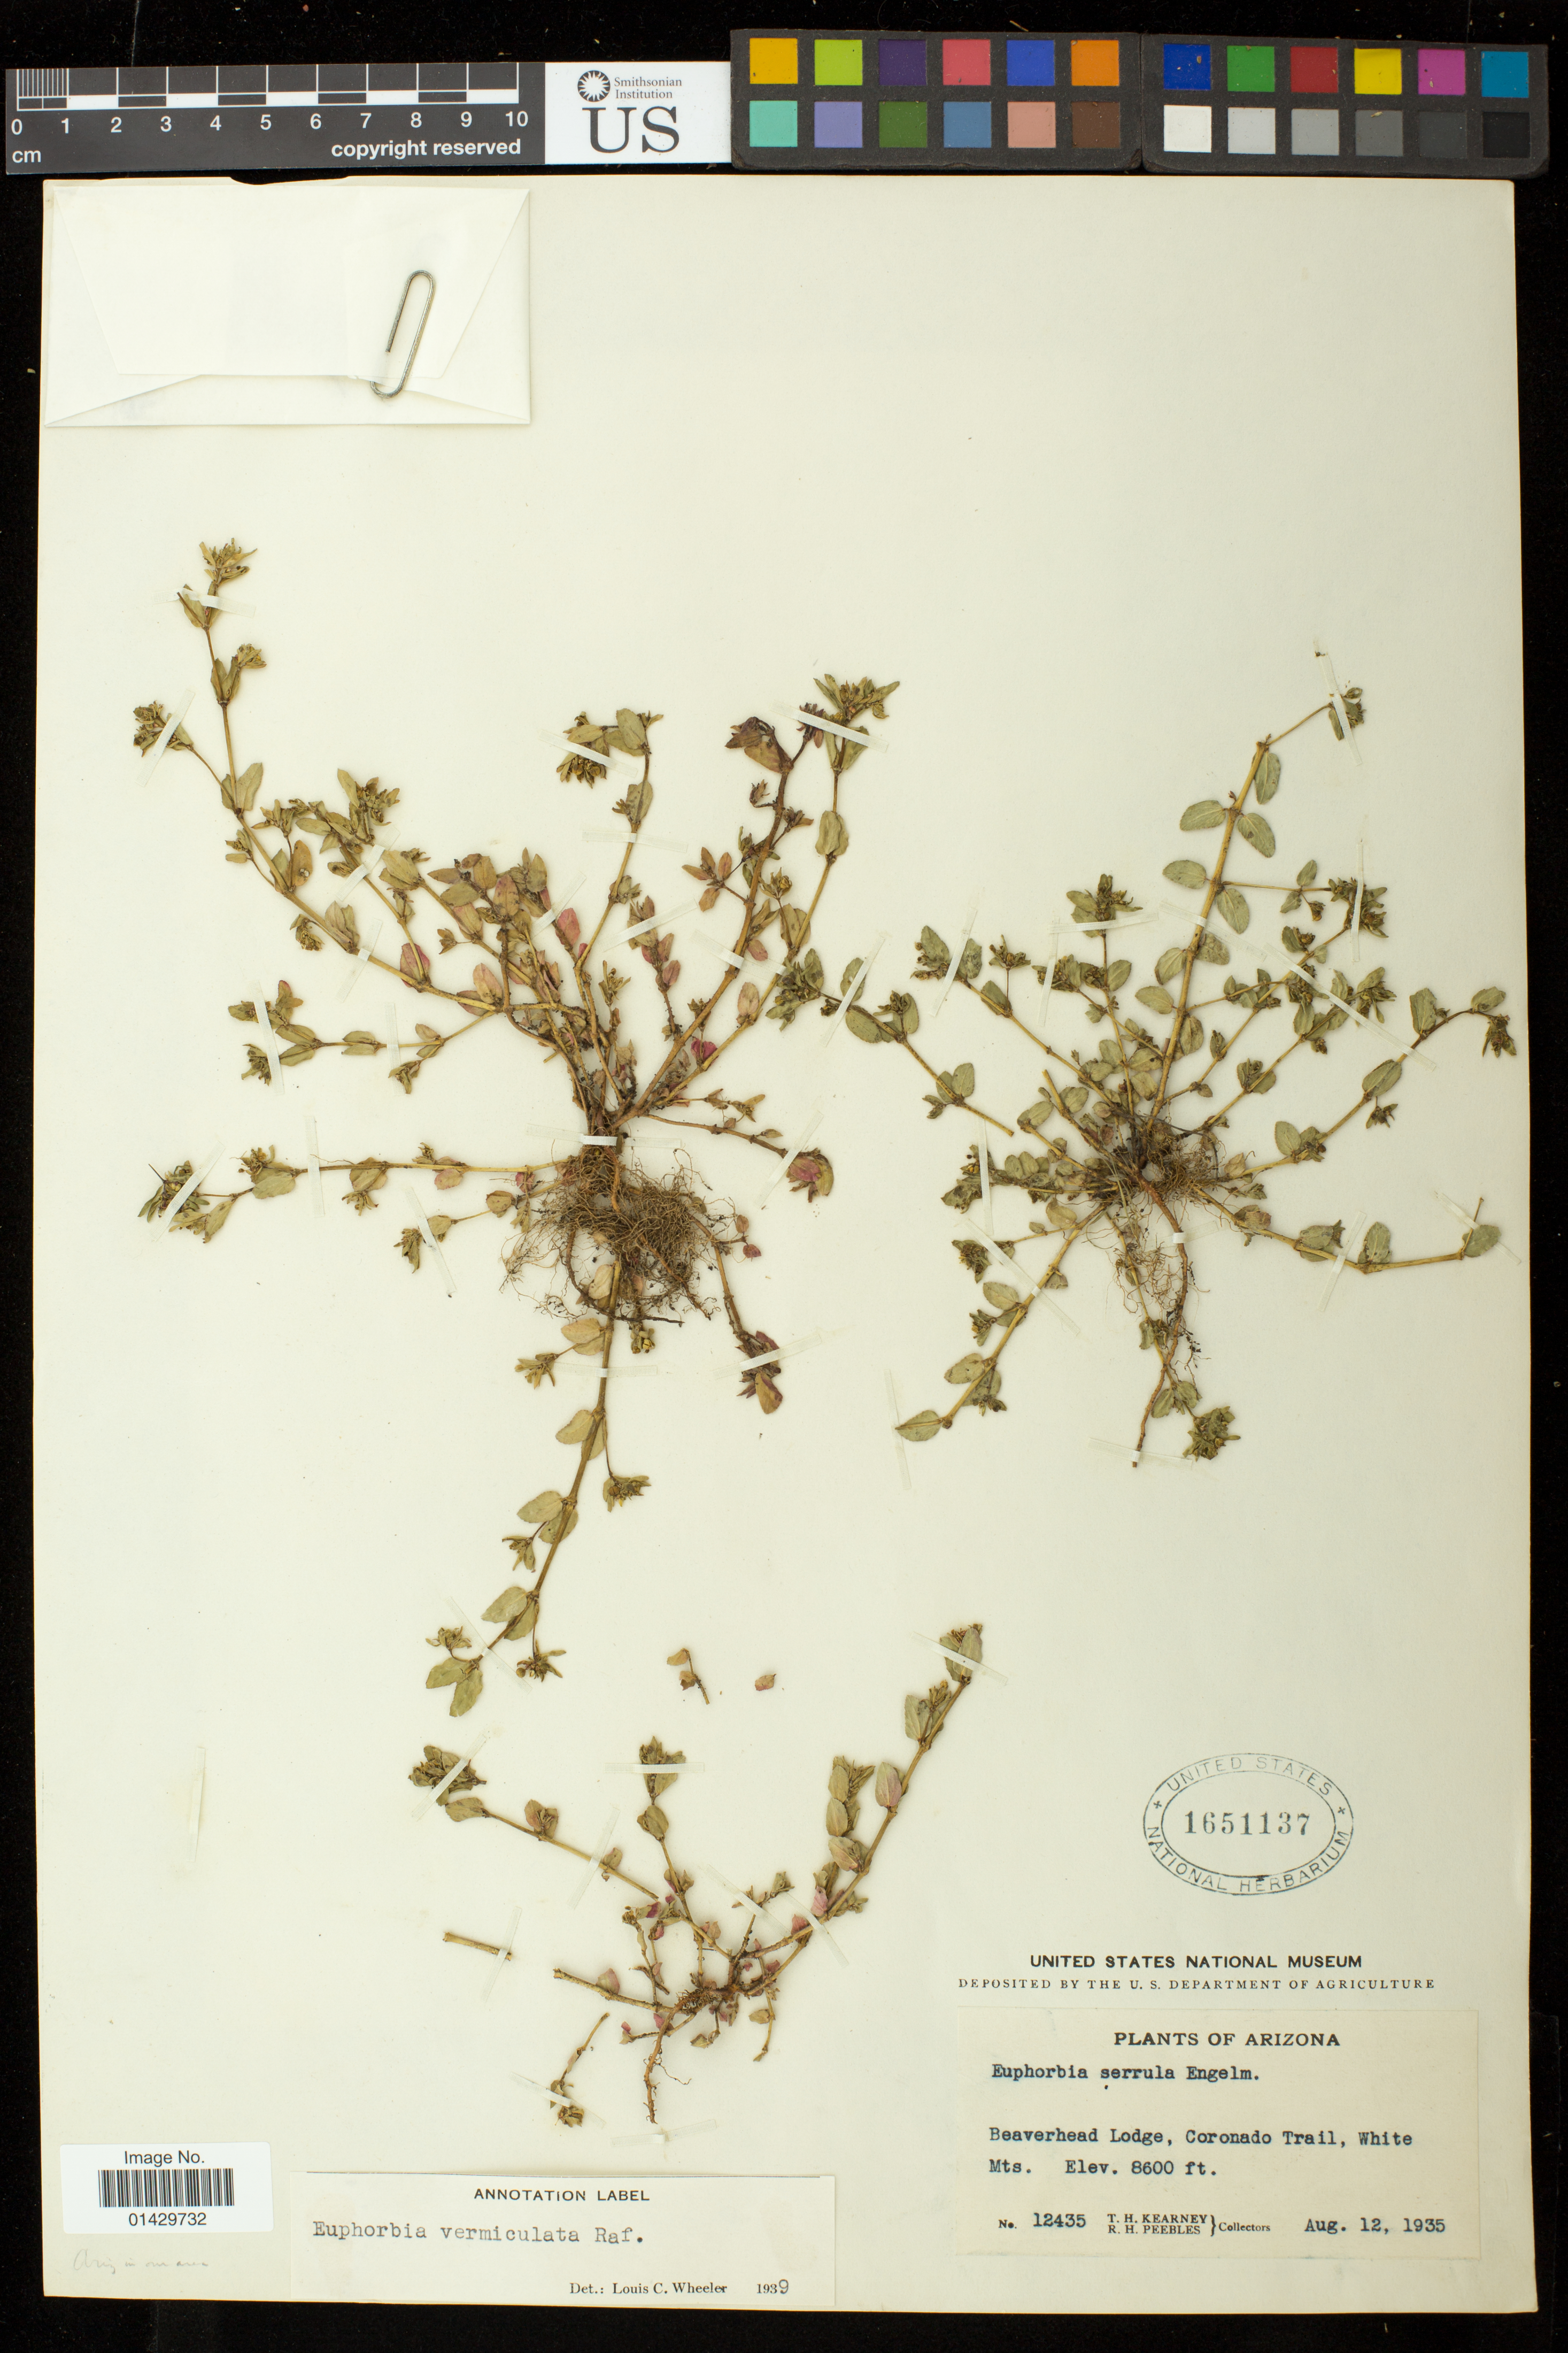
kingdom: Plantae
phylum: Tracheophyta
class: Magnoliopsida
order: Malpighiales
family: Euphorbiaceae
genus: Euphorbia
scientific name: Euphorbia vermiculata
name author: Raf.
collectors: T. H. Kearney & R. H. Peebles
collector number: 12435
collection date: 1935-08-12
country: United States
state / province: Arizona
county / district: Greenlee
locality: White Mts., Coronado Trail, Beaverhead Lodge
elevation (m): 2621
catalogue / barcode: US 1651137